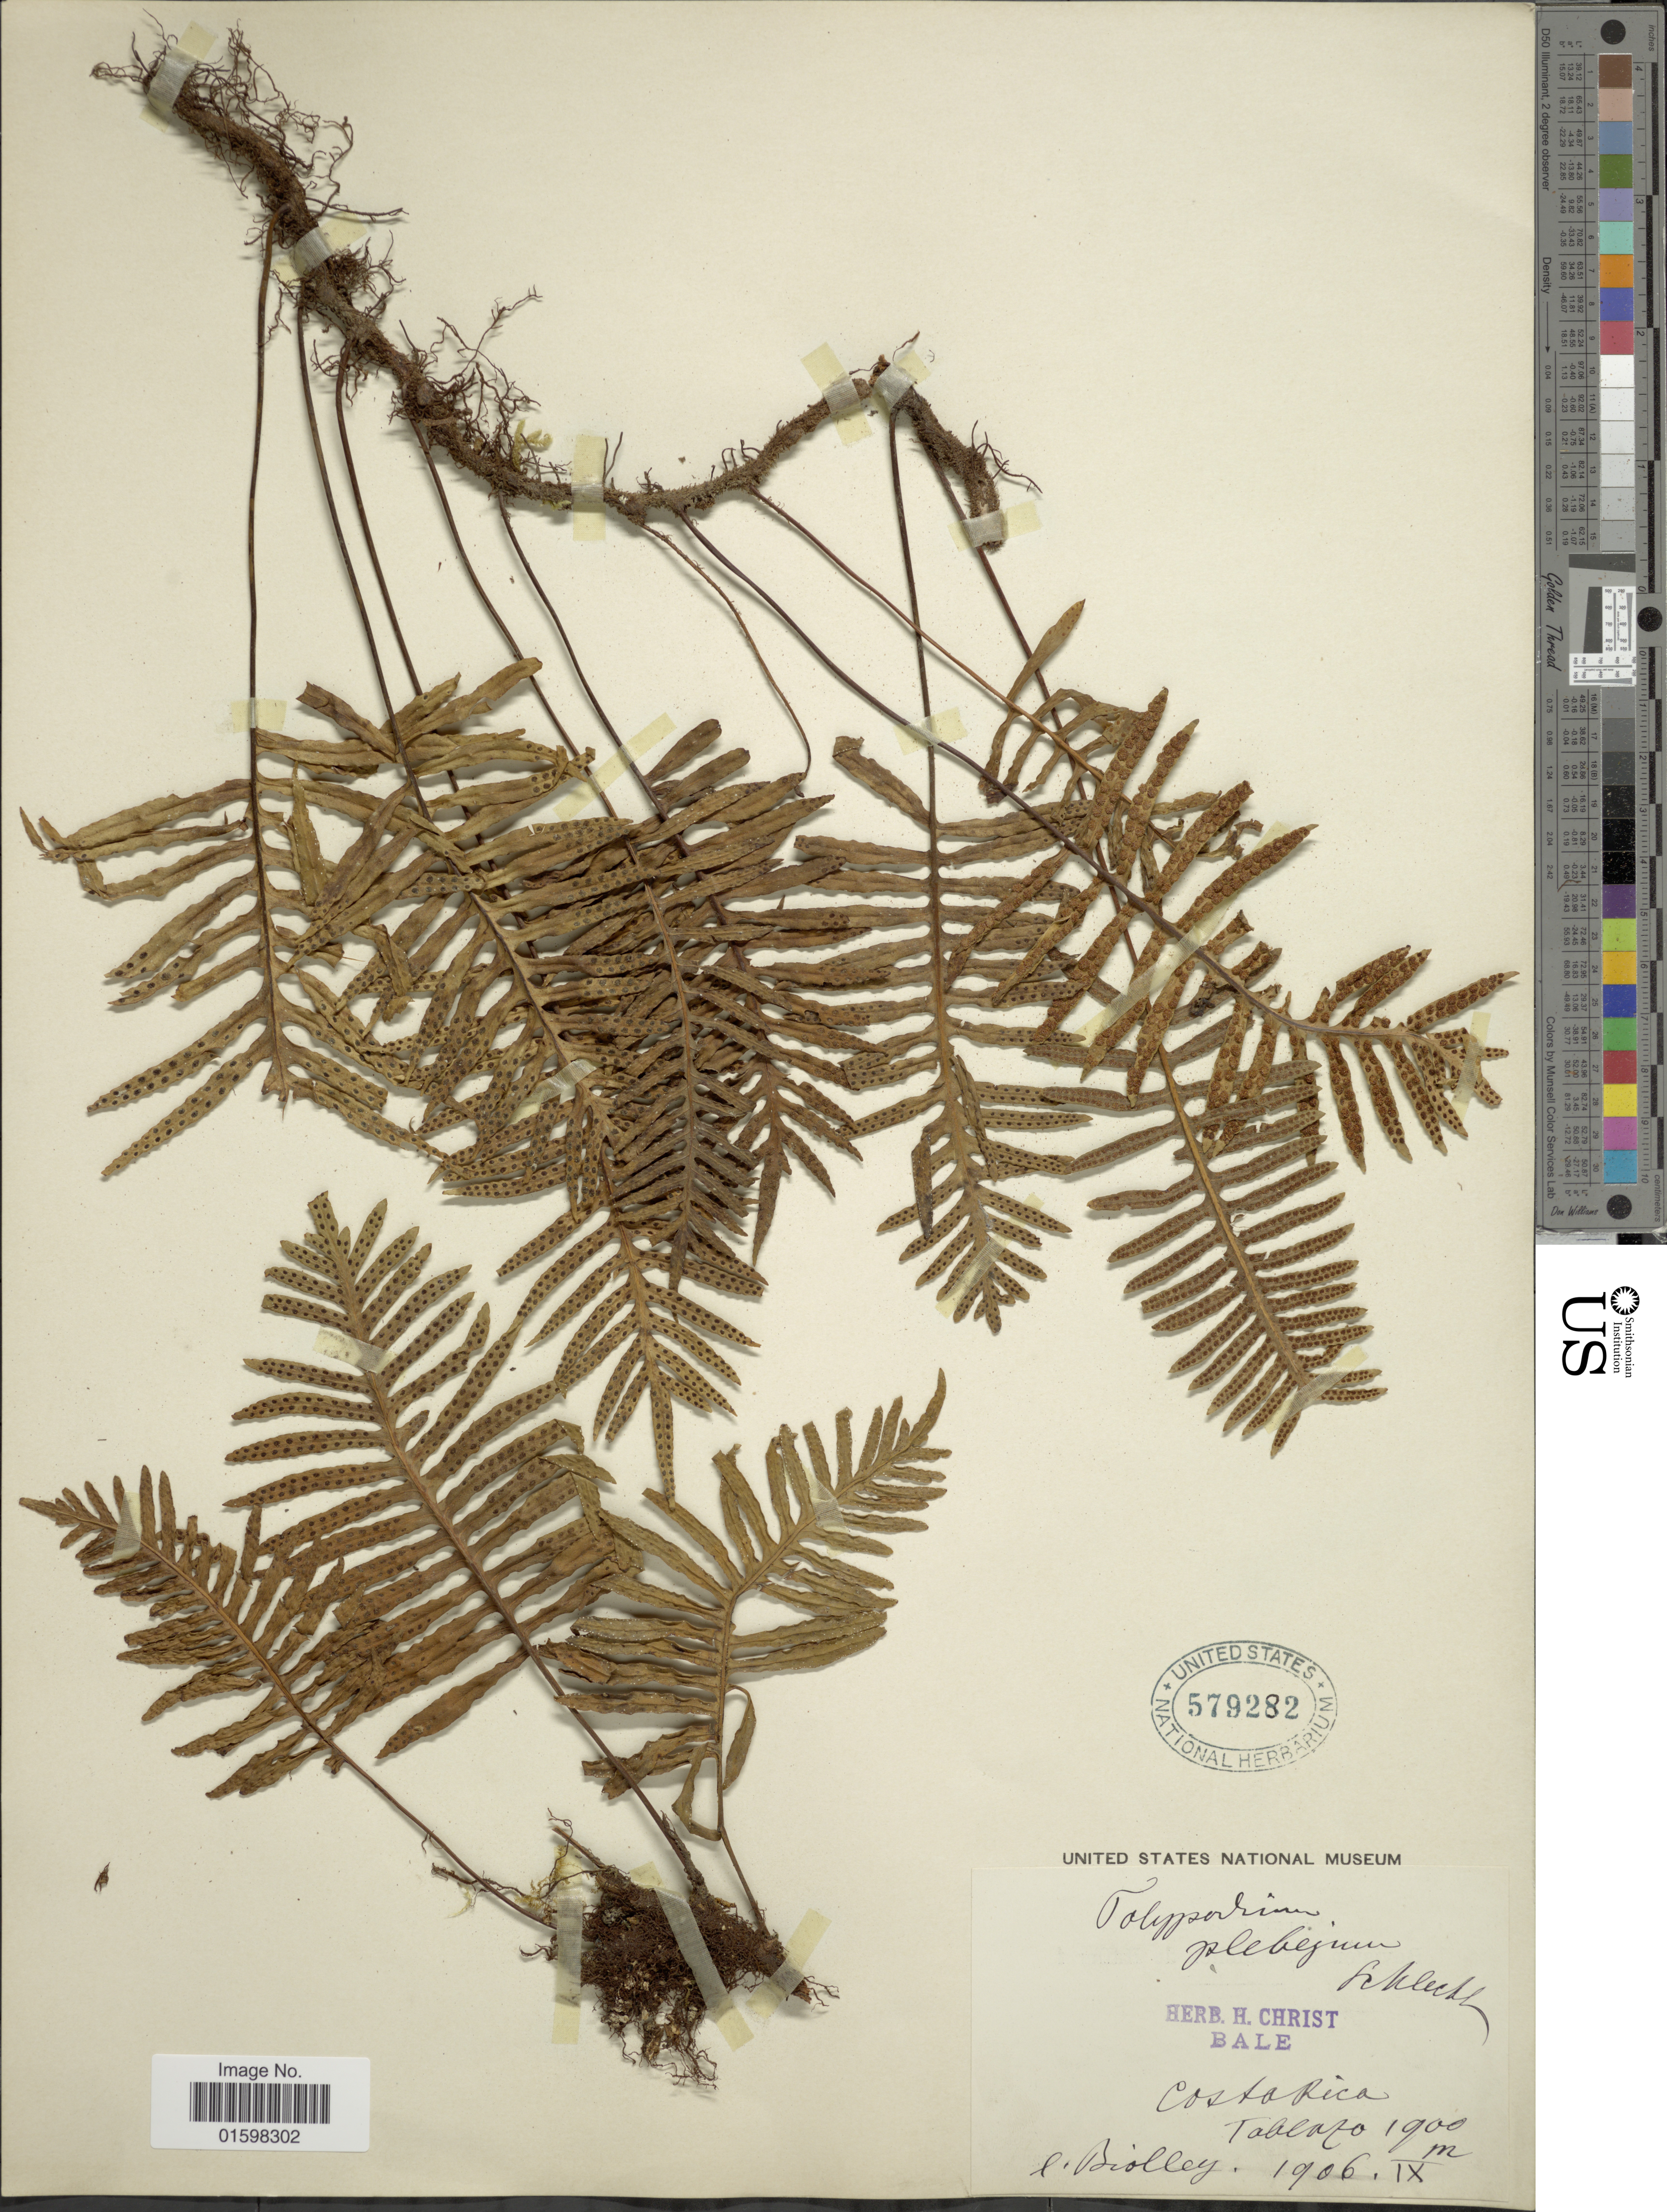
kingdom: Plantae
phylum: Tracheophyta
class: Polypodiopsida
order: Polypodiales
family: Polypodiaceae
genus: Pleopeltis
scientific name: Pleopeltis plebeia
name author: (Schltdl. ex Cham.) A.R. Sm. & Tejero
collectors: Biolley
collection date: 1906-09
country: Costa Rica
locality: Tablazo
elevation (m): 1900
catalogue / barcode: US 579282